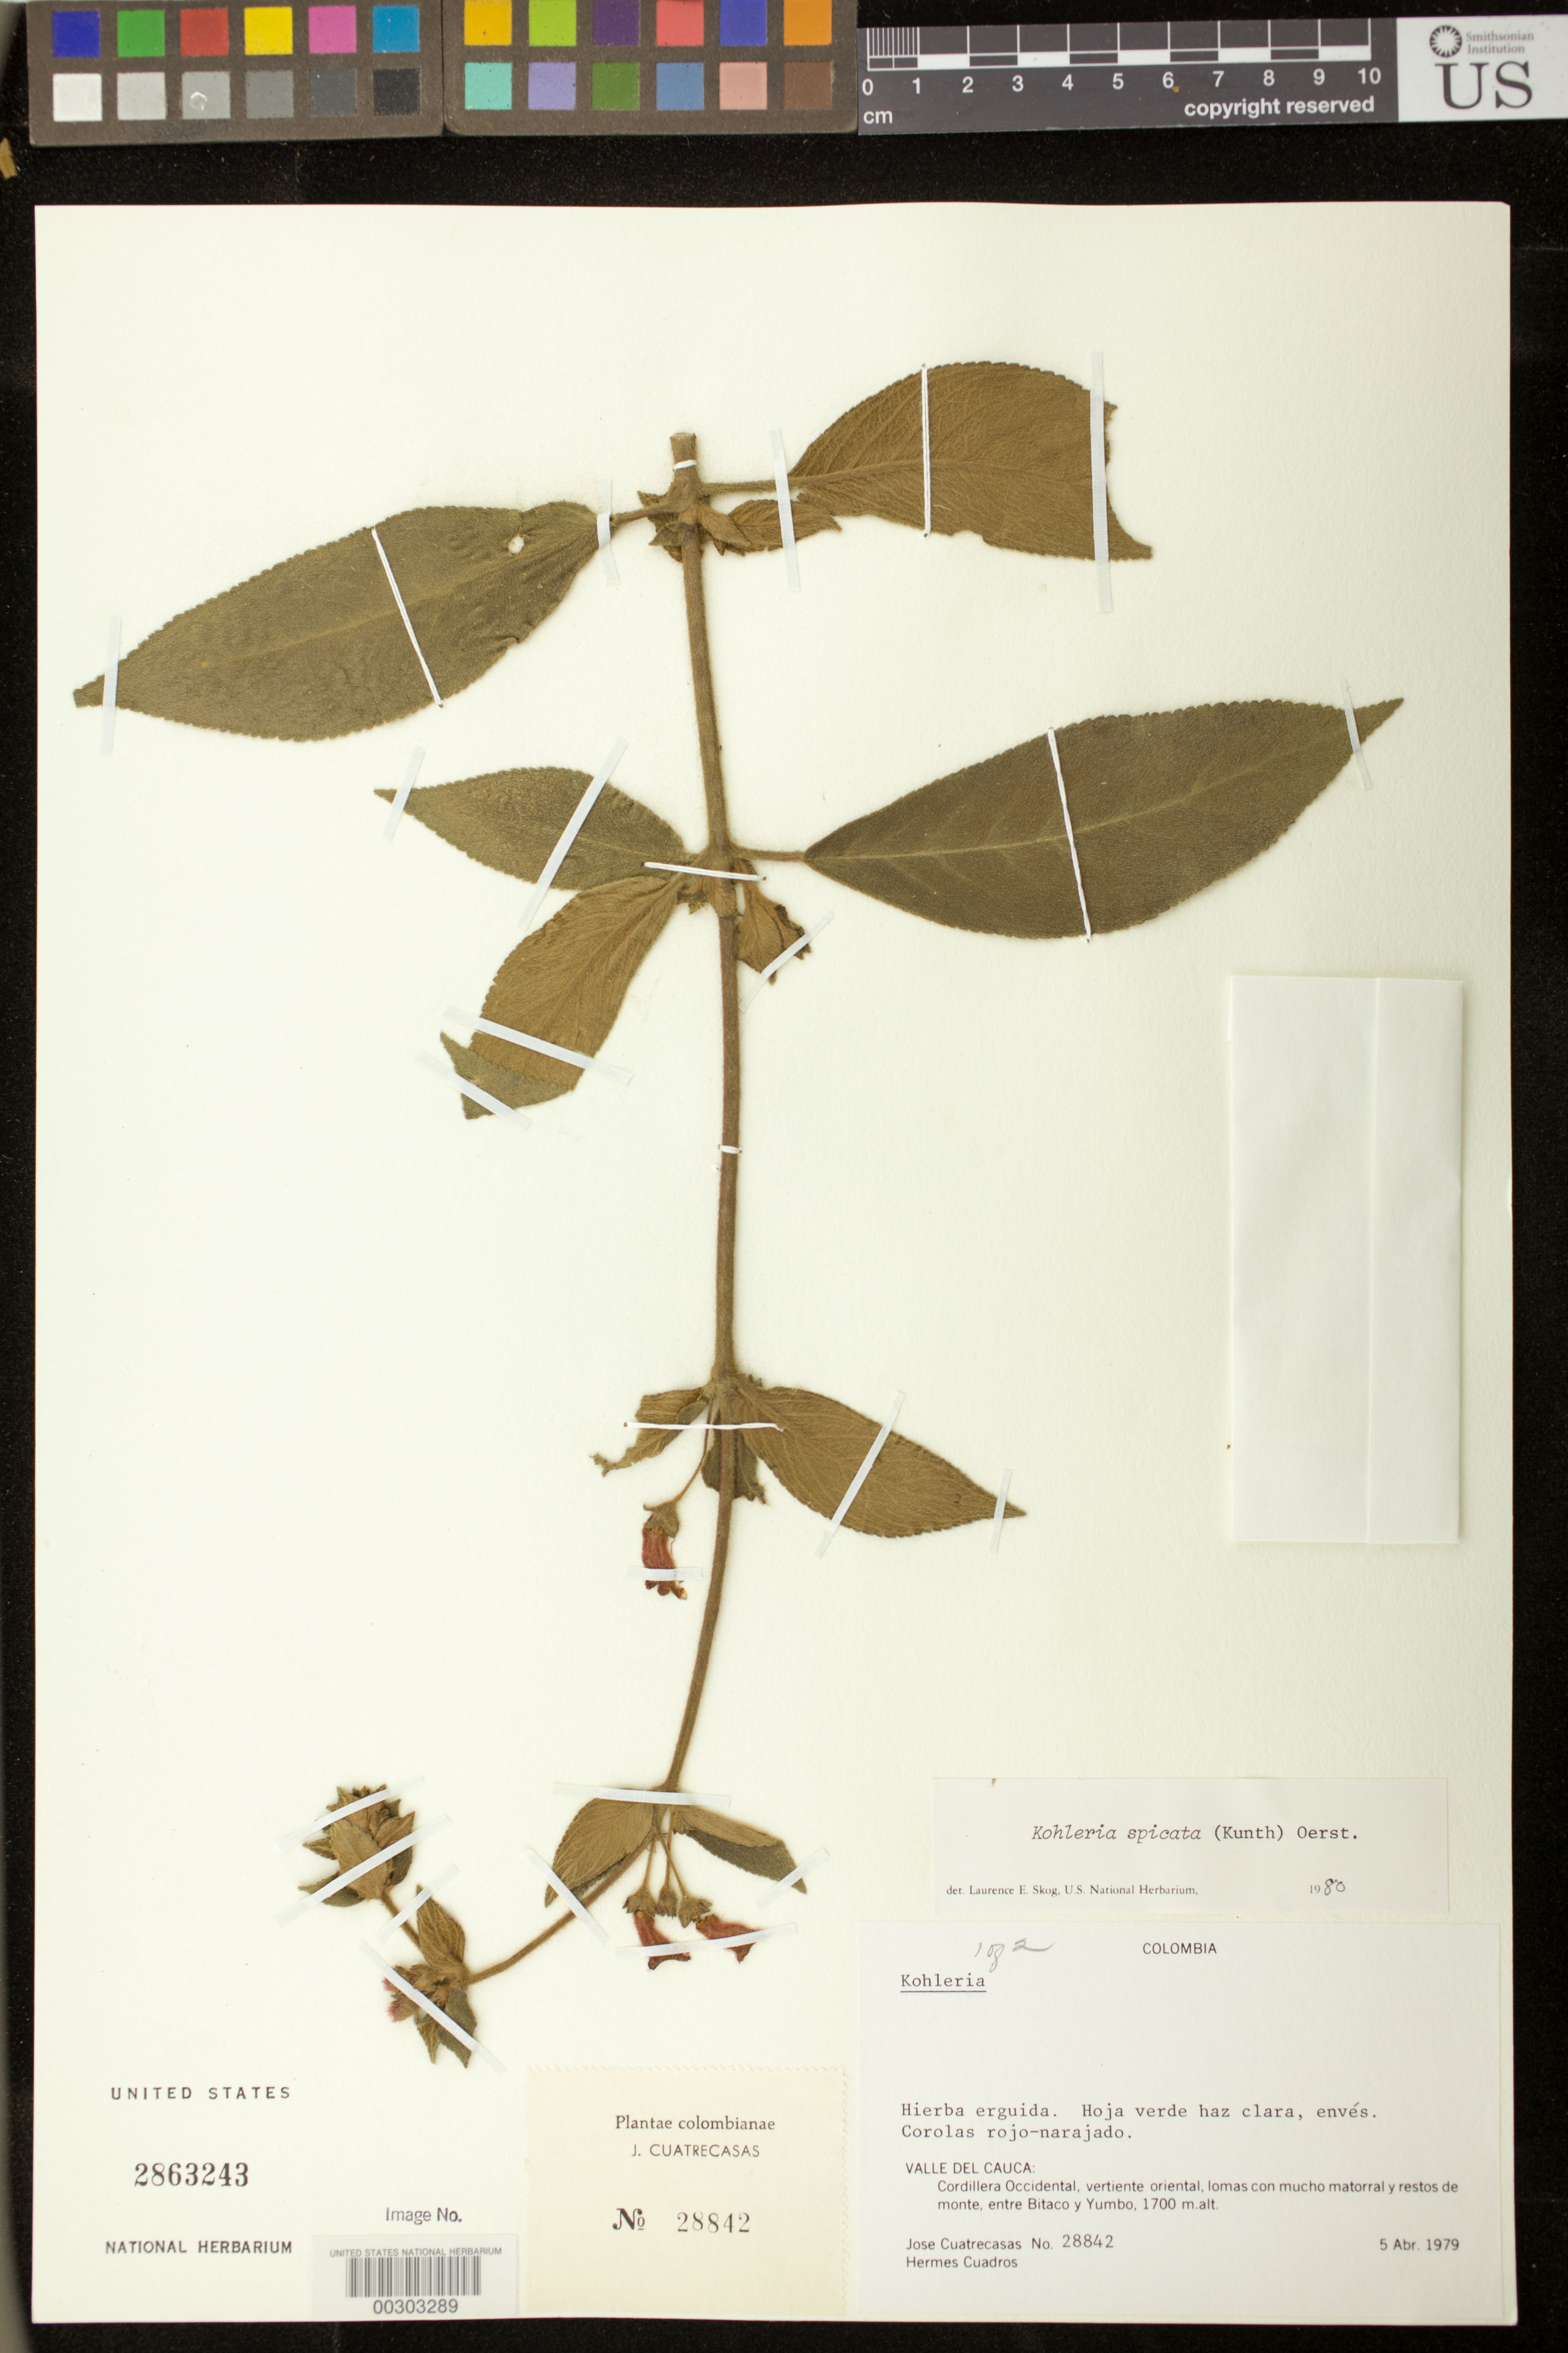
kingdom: Plantae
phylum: Tracheophyta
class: Magnoliopsida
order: Lamiales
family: Gesneriaceae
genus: Kohleria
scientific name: Kohleria spicata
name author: (Kunth) Oerst.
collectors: J. Cuatrecasas & H. Cuadros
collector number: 28842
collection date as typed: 05 Apr 1979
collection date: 1979-04-05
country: Colombia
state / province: Valle del Cauca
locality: Cordillera Occidental, eastern slope, ..., between Bitaco and Yumbo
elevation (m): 1700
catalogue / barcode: US 2863243